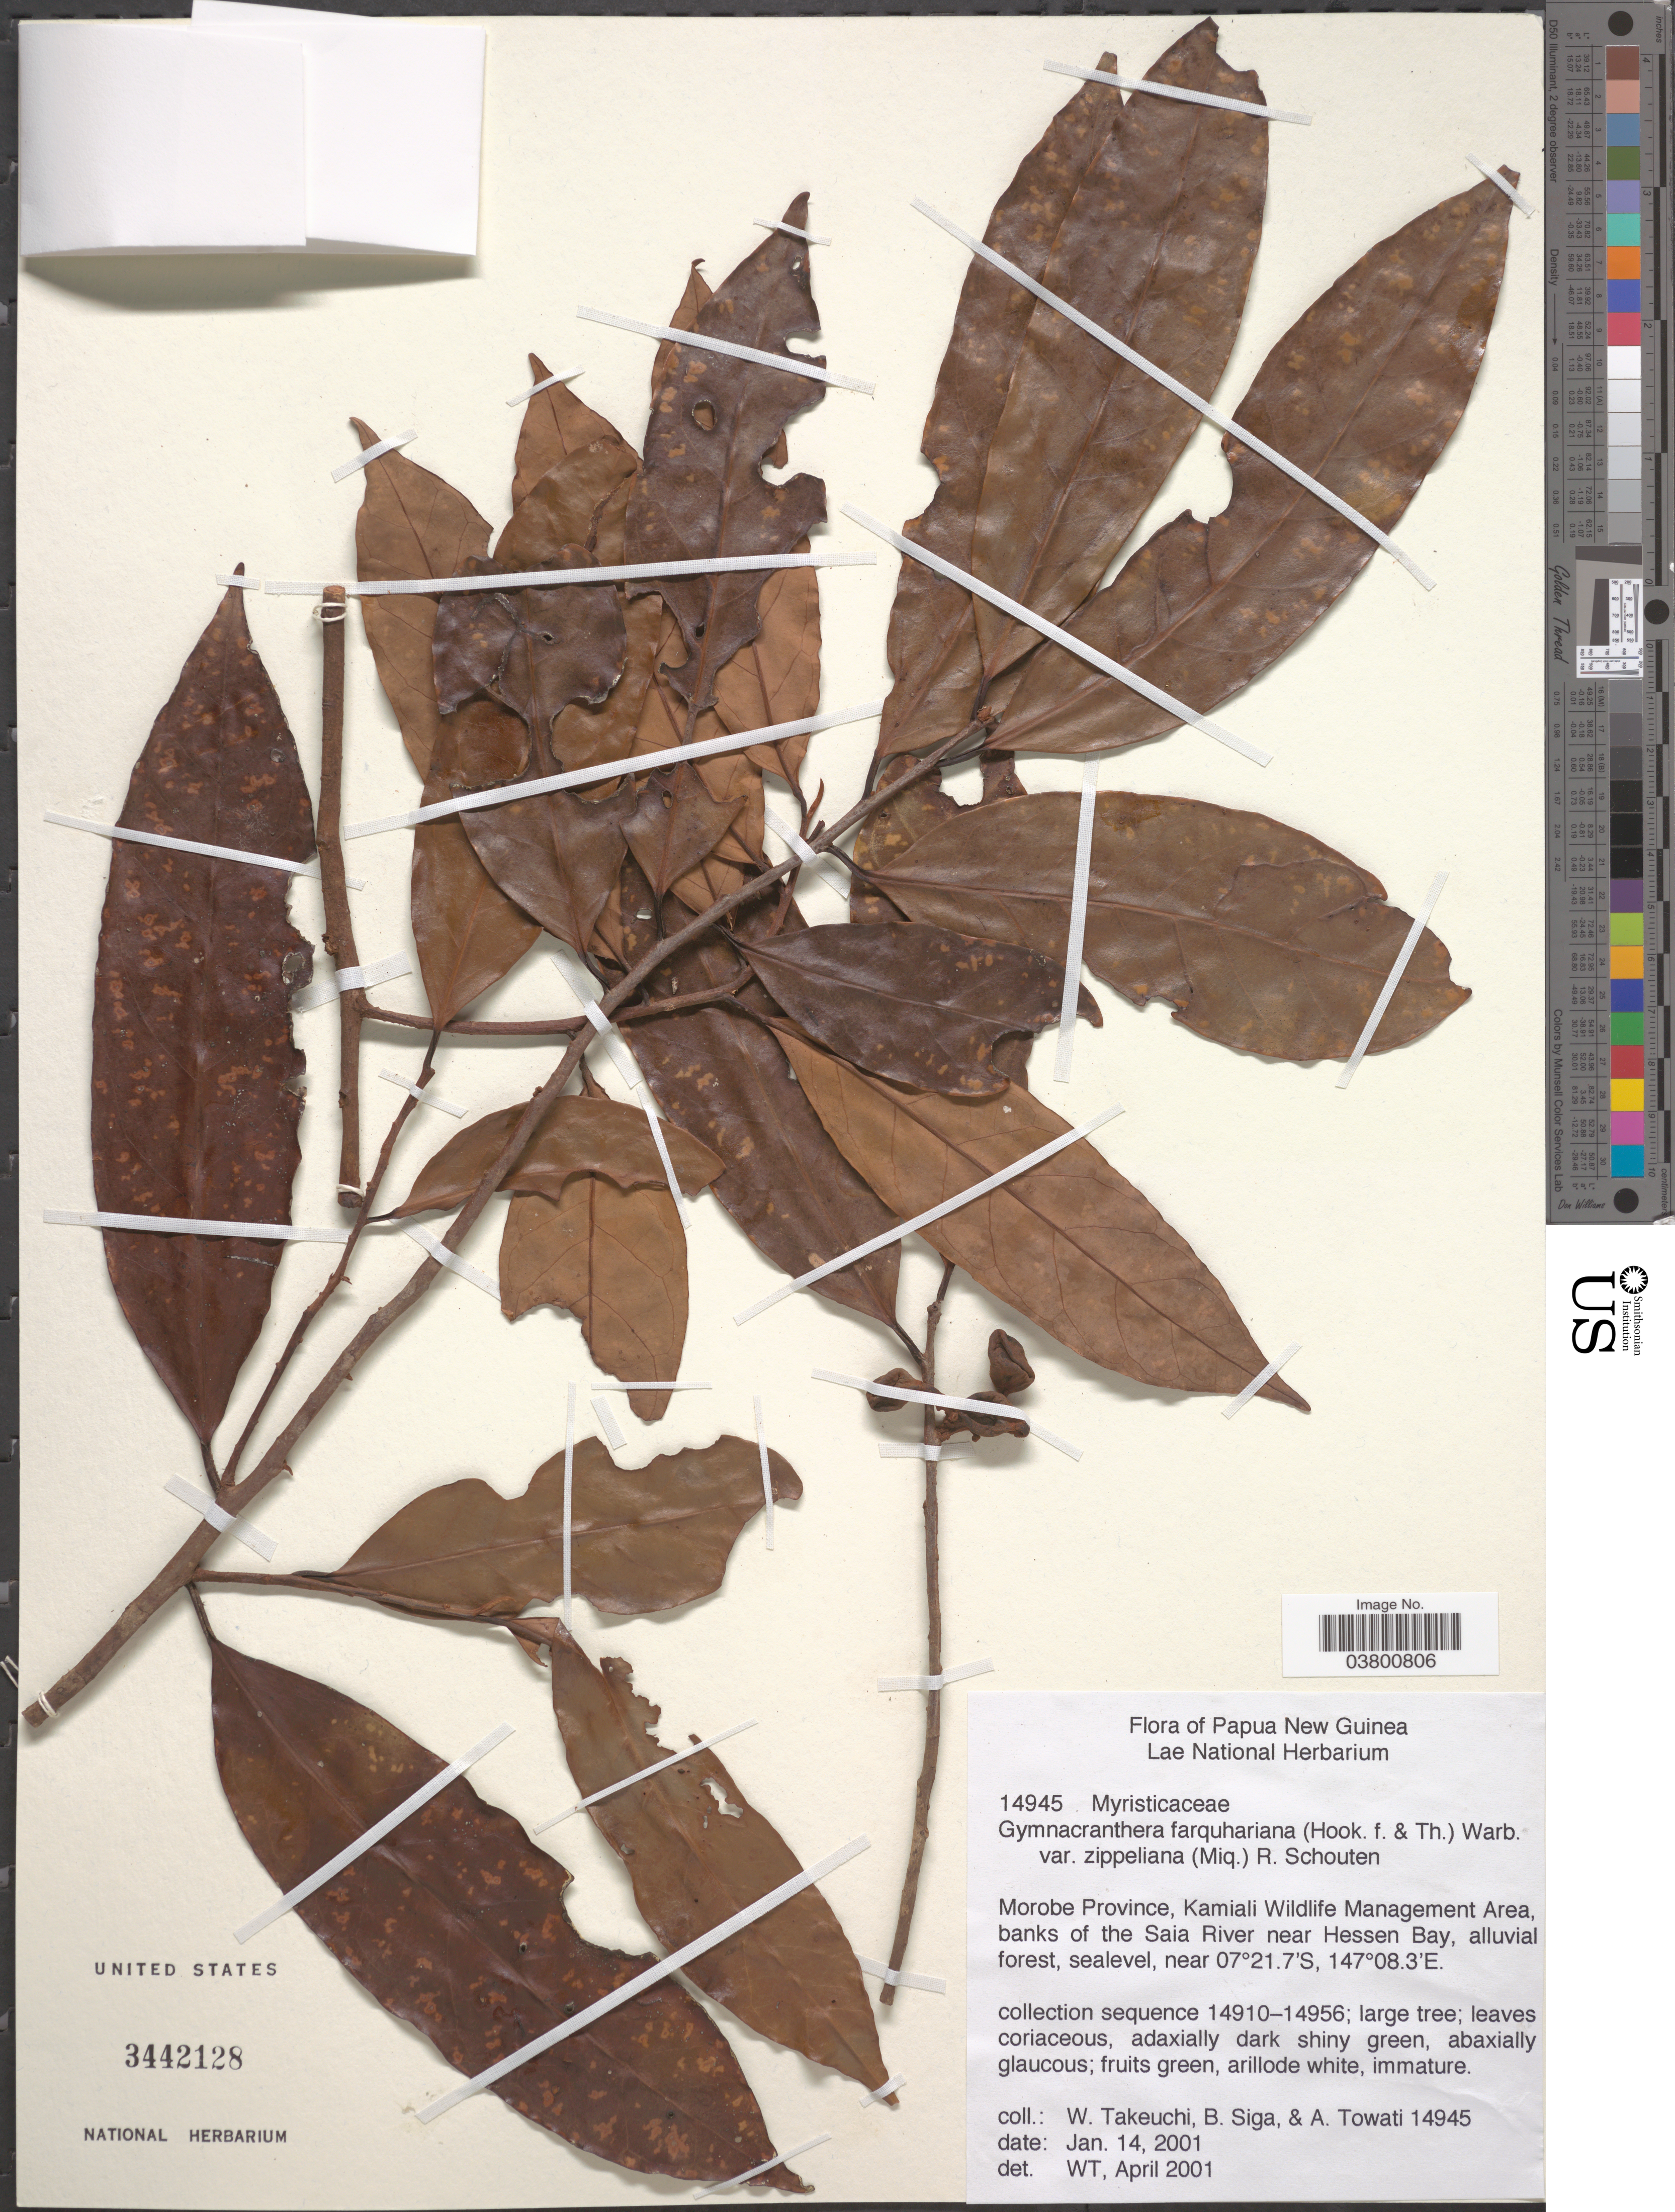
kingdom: Plantae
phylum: Tracheophyta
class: Magnoliopsida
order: Magnoliales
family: Myristicaceae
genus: Gymnacranthera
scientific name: Gymnacranthera farquhariana var. zippeliana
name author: (Miq.) R.T.A. Schouten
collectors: W. Takeuchi, B. Siga & A. Towati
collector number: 14945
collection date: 2001-01-14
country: Papua New Guinea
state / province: Morobe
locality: Kamiali Wildlife Management Area, banks of the Saia River near Hessen Bay.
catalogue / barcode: US 3442128